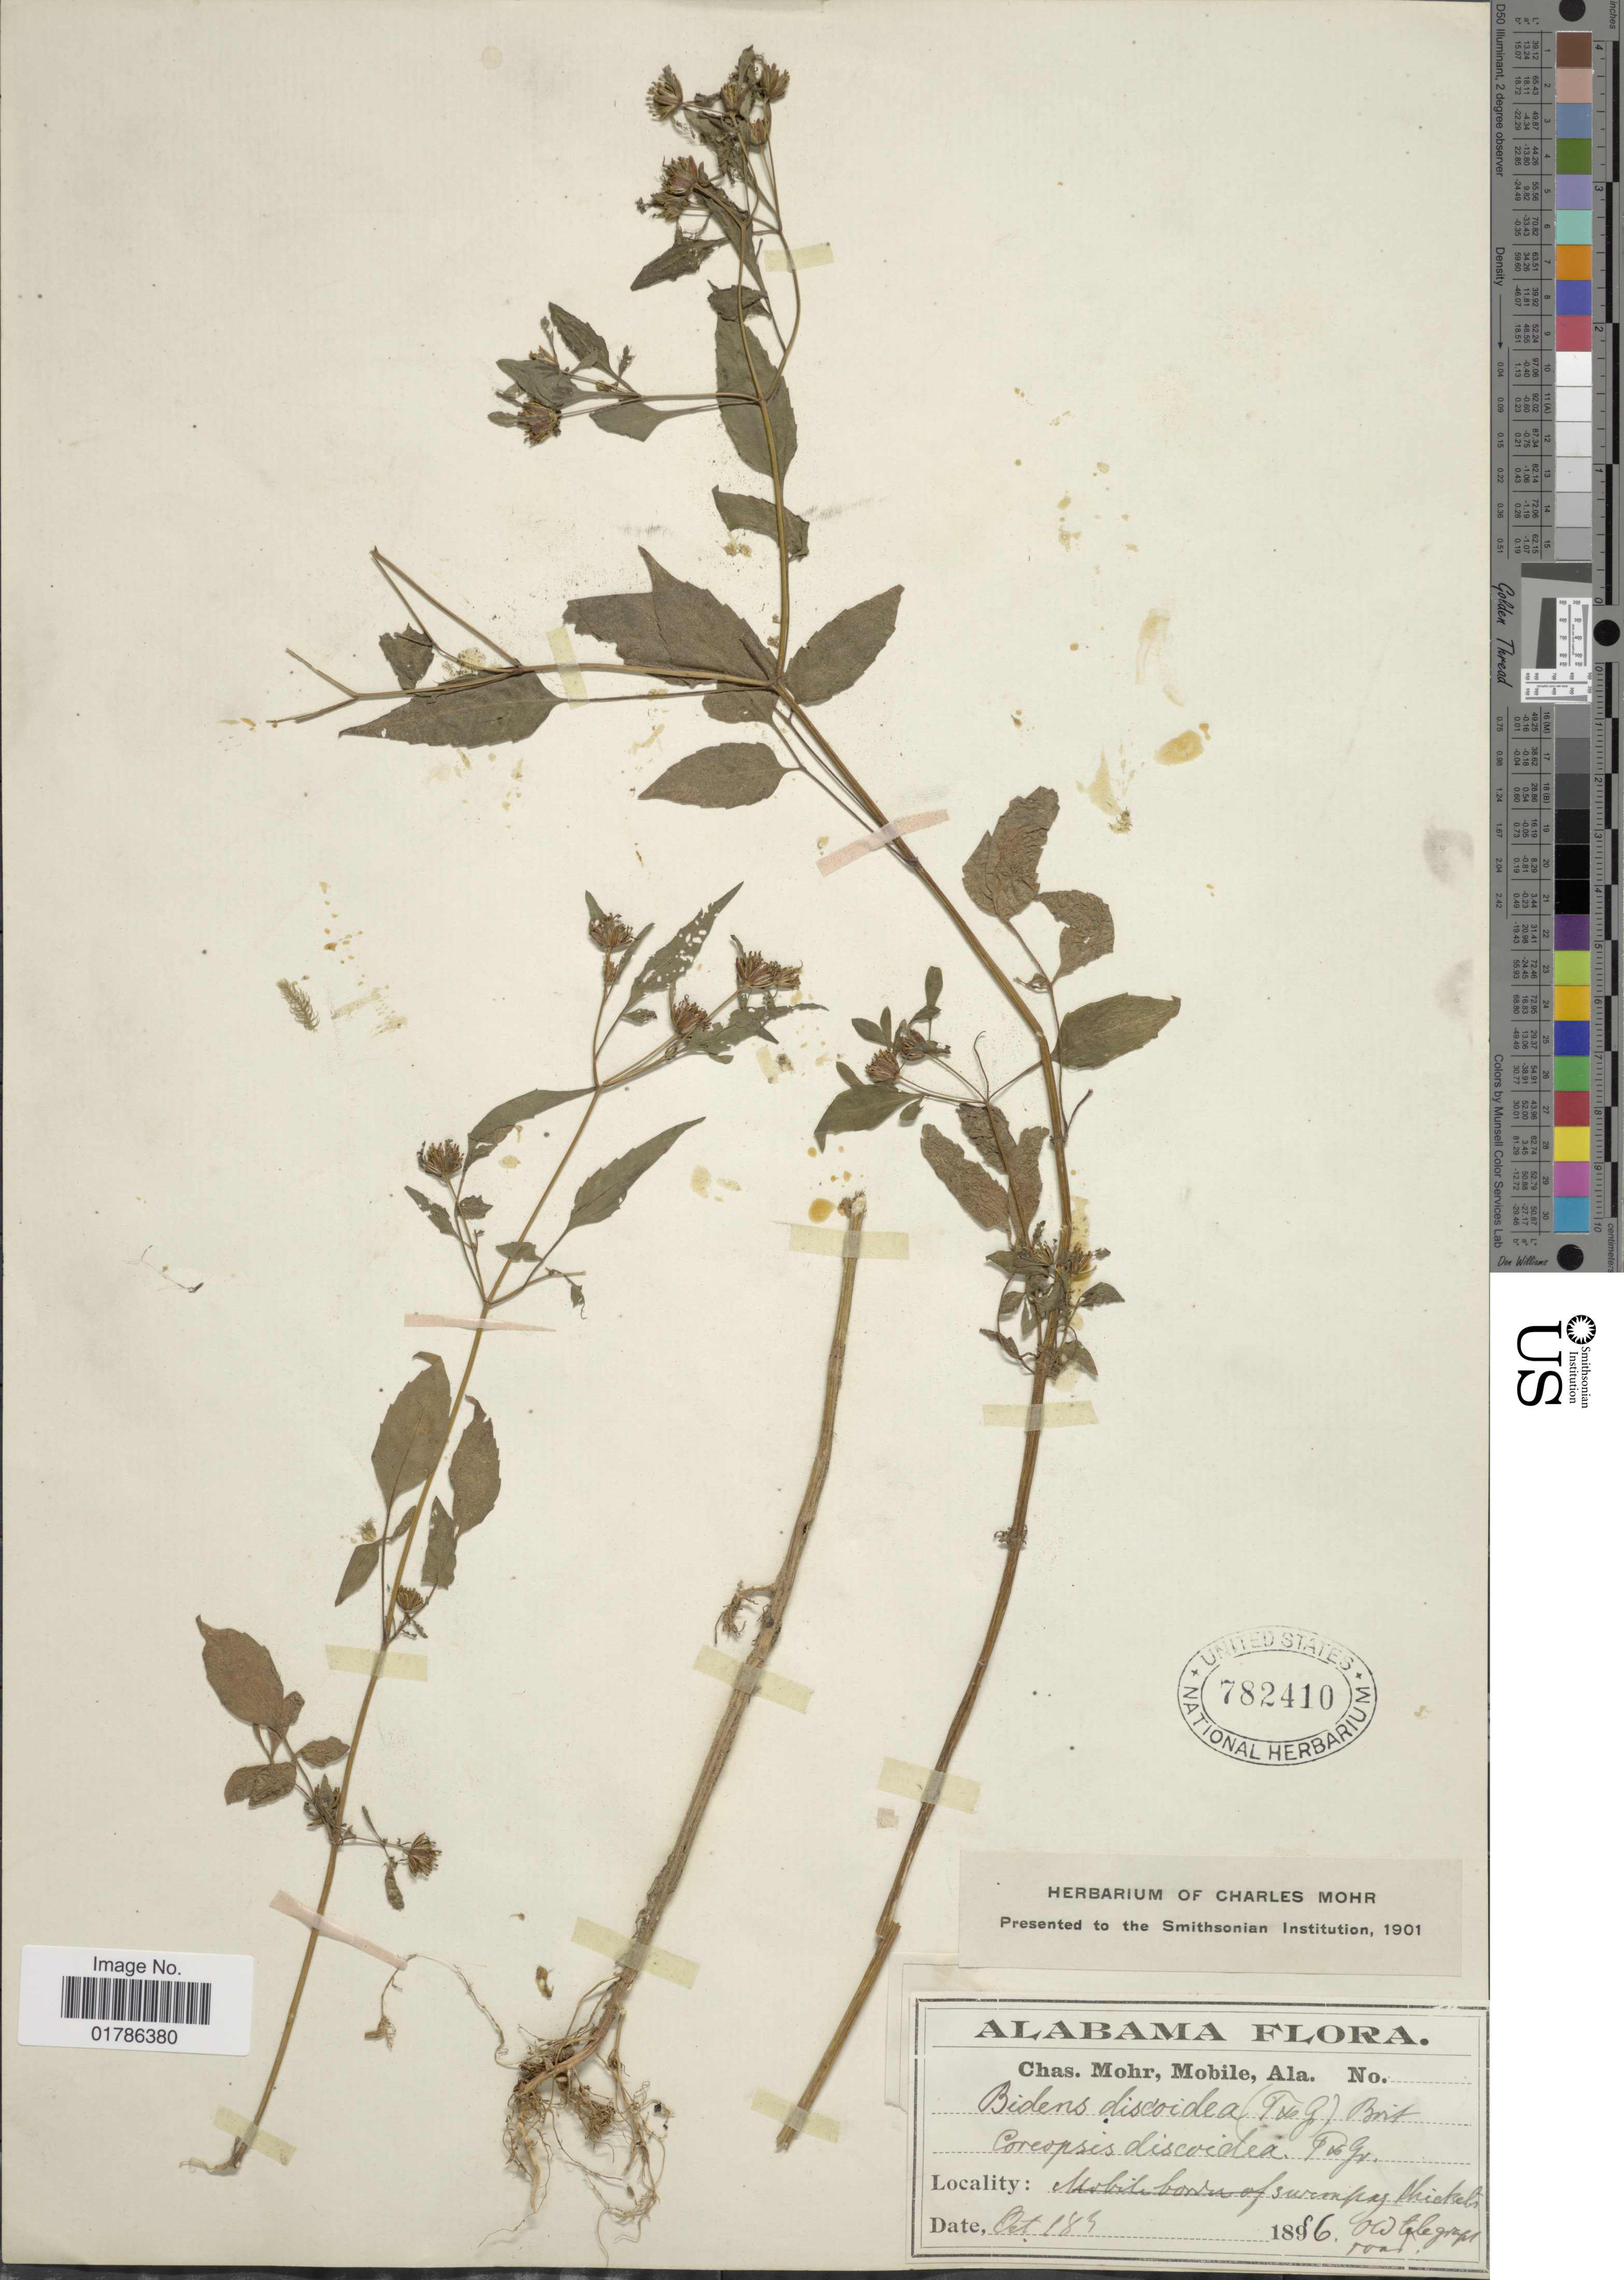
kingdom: Plantae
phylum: Tracheophyta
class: Magnoliopsida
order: Asterales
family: Asteraceae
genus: Bidens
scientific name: Bidens discoidea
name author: (Torr. & A. Gray) Britton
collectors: Mohr, C. T. (herbarium)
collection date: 1896-10-18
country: United States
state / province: Alabama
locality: Mobile border of Swampy thickets, Old telegraph road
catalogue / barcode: US 782410